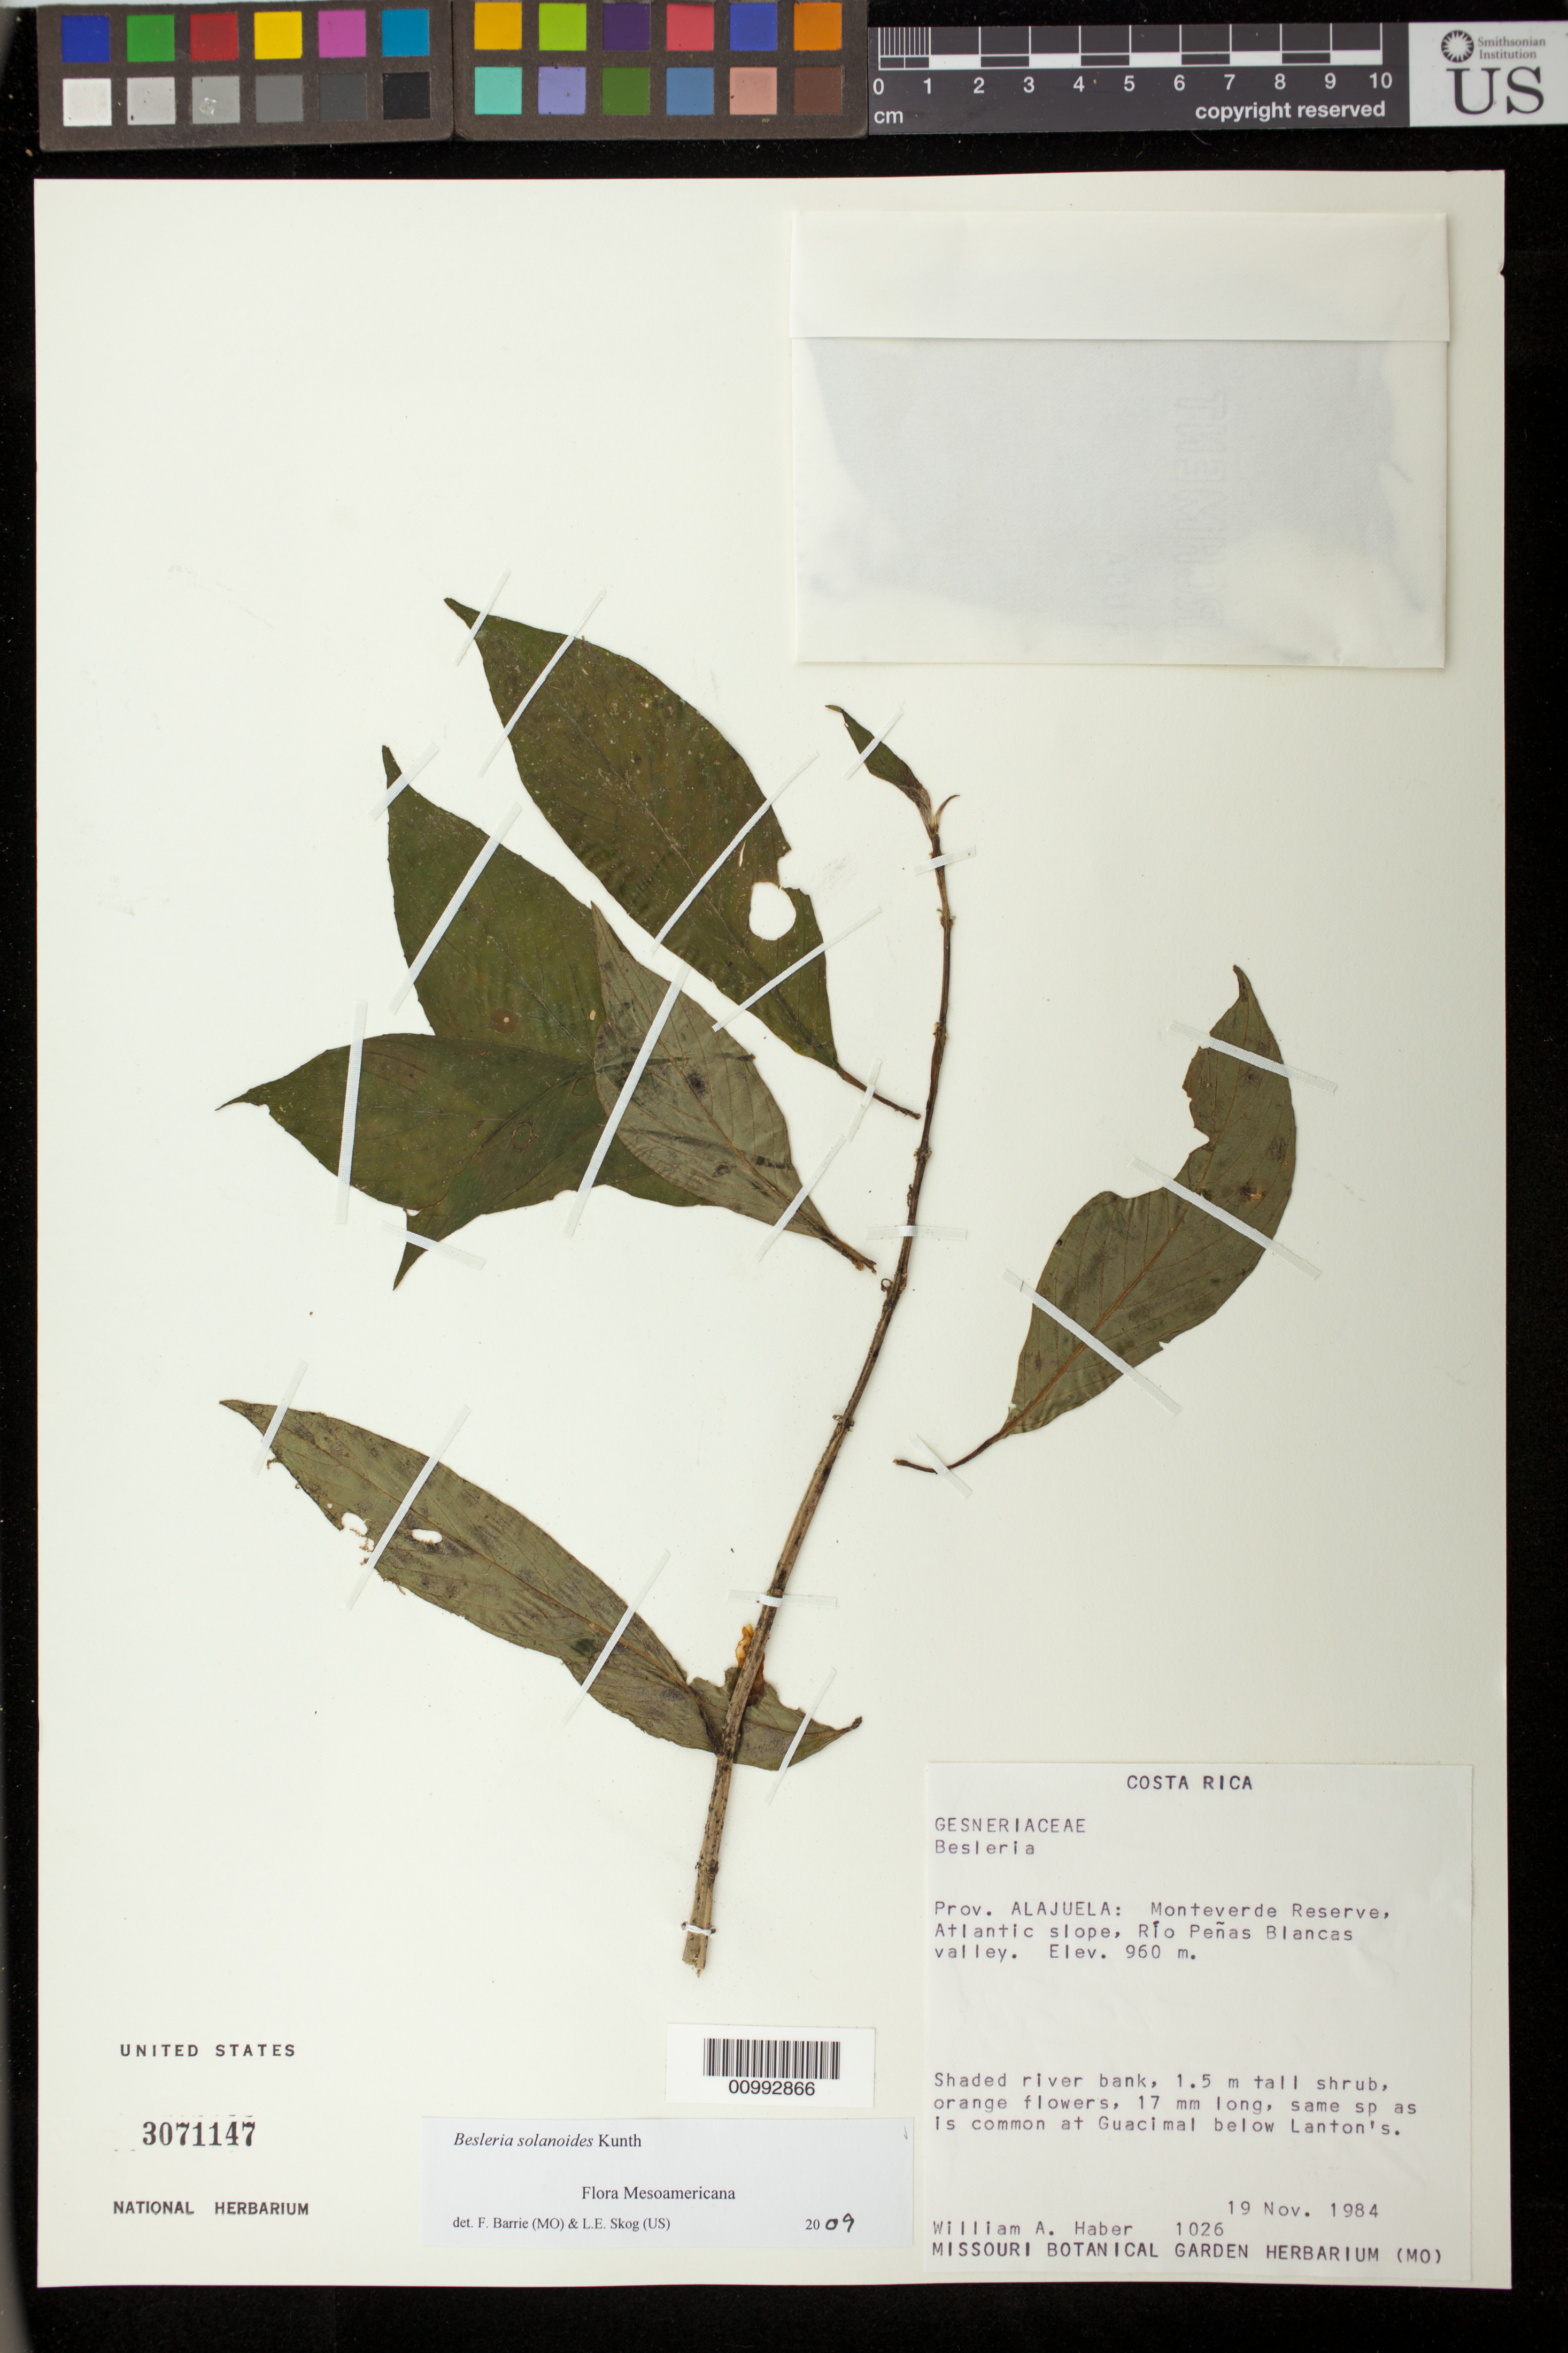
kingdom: Plantae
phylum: Tracheophyta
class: Magnoliopsida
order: Lamiales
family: Gesneriaceae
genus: Besleria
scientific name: Besleria solanoides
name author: Kunth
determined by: Barrie, F. R.; Skog, Laurence E.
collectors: W. A. Haber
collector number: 1026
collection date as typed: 19 Nov 1984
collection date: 1984-11-19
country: Costa Rica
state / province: Alajuela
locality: Monteverde Reserve, Atlantic slope, Río Peñas Blancas valley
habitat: Shaded river bank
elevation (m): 960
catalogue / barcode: US 3071147